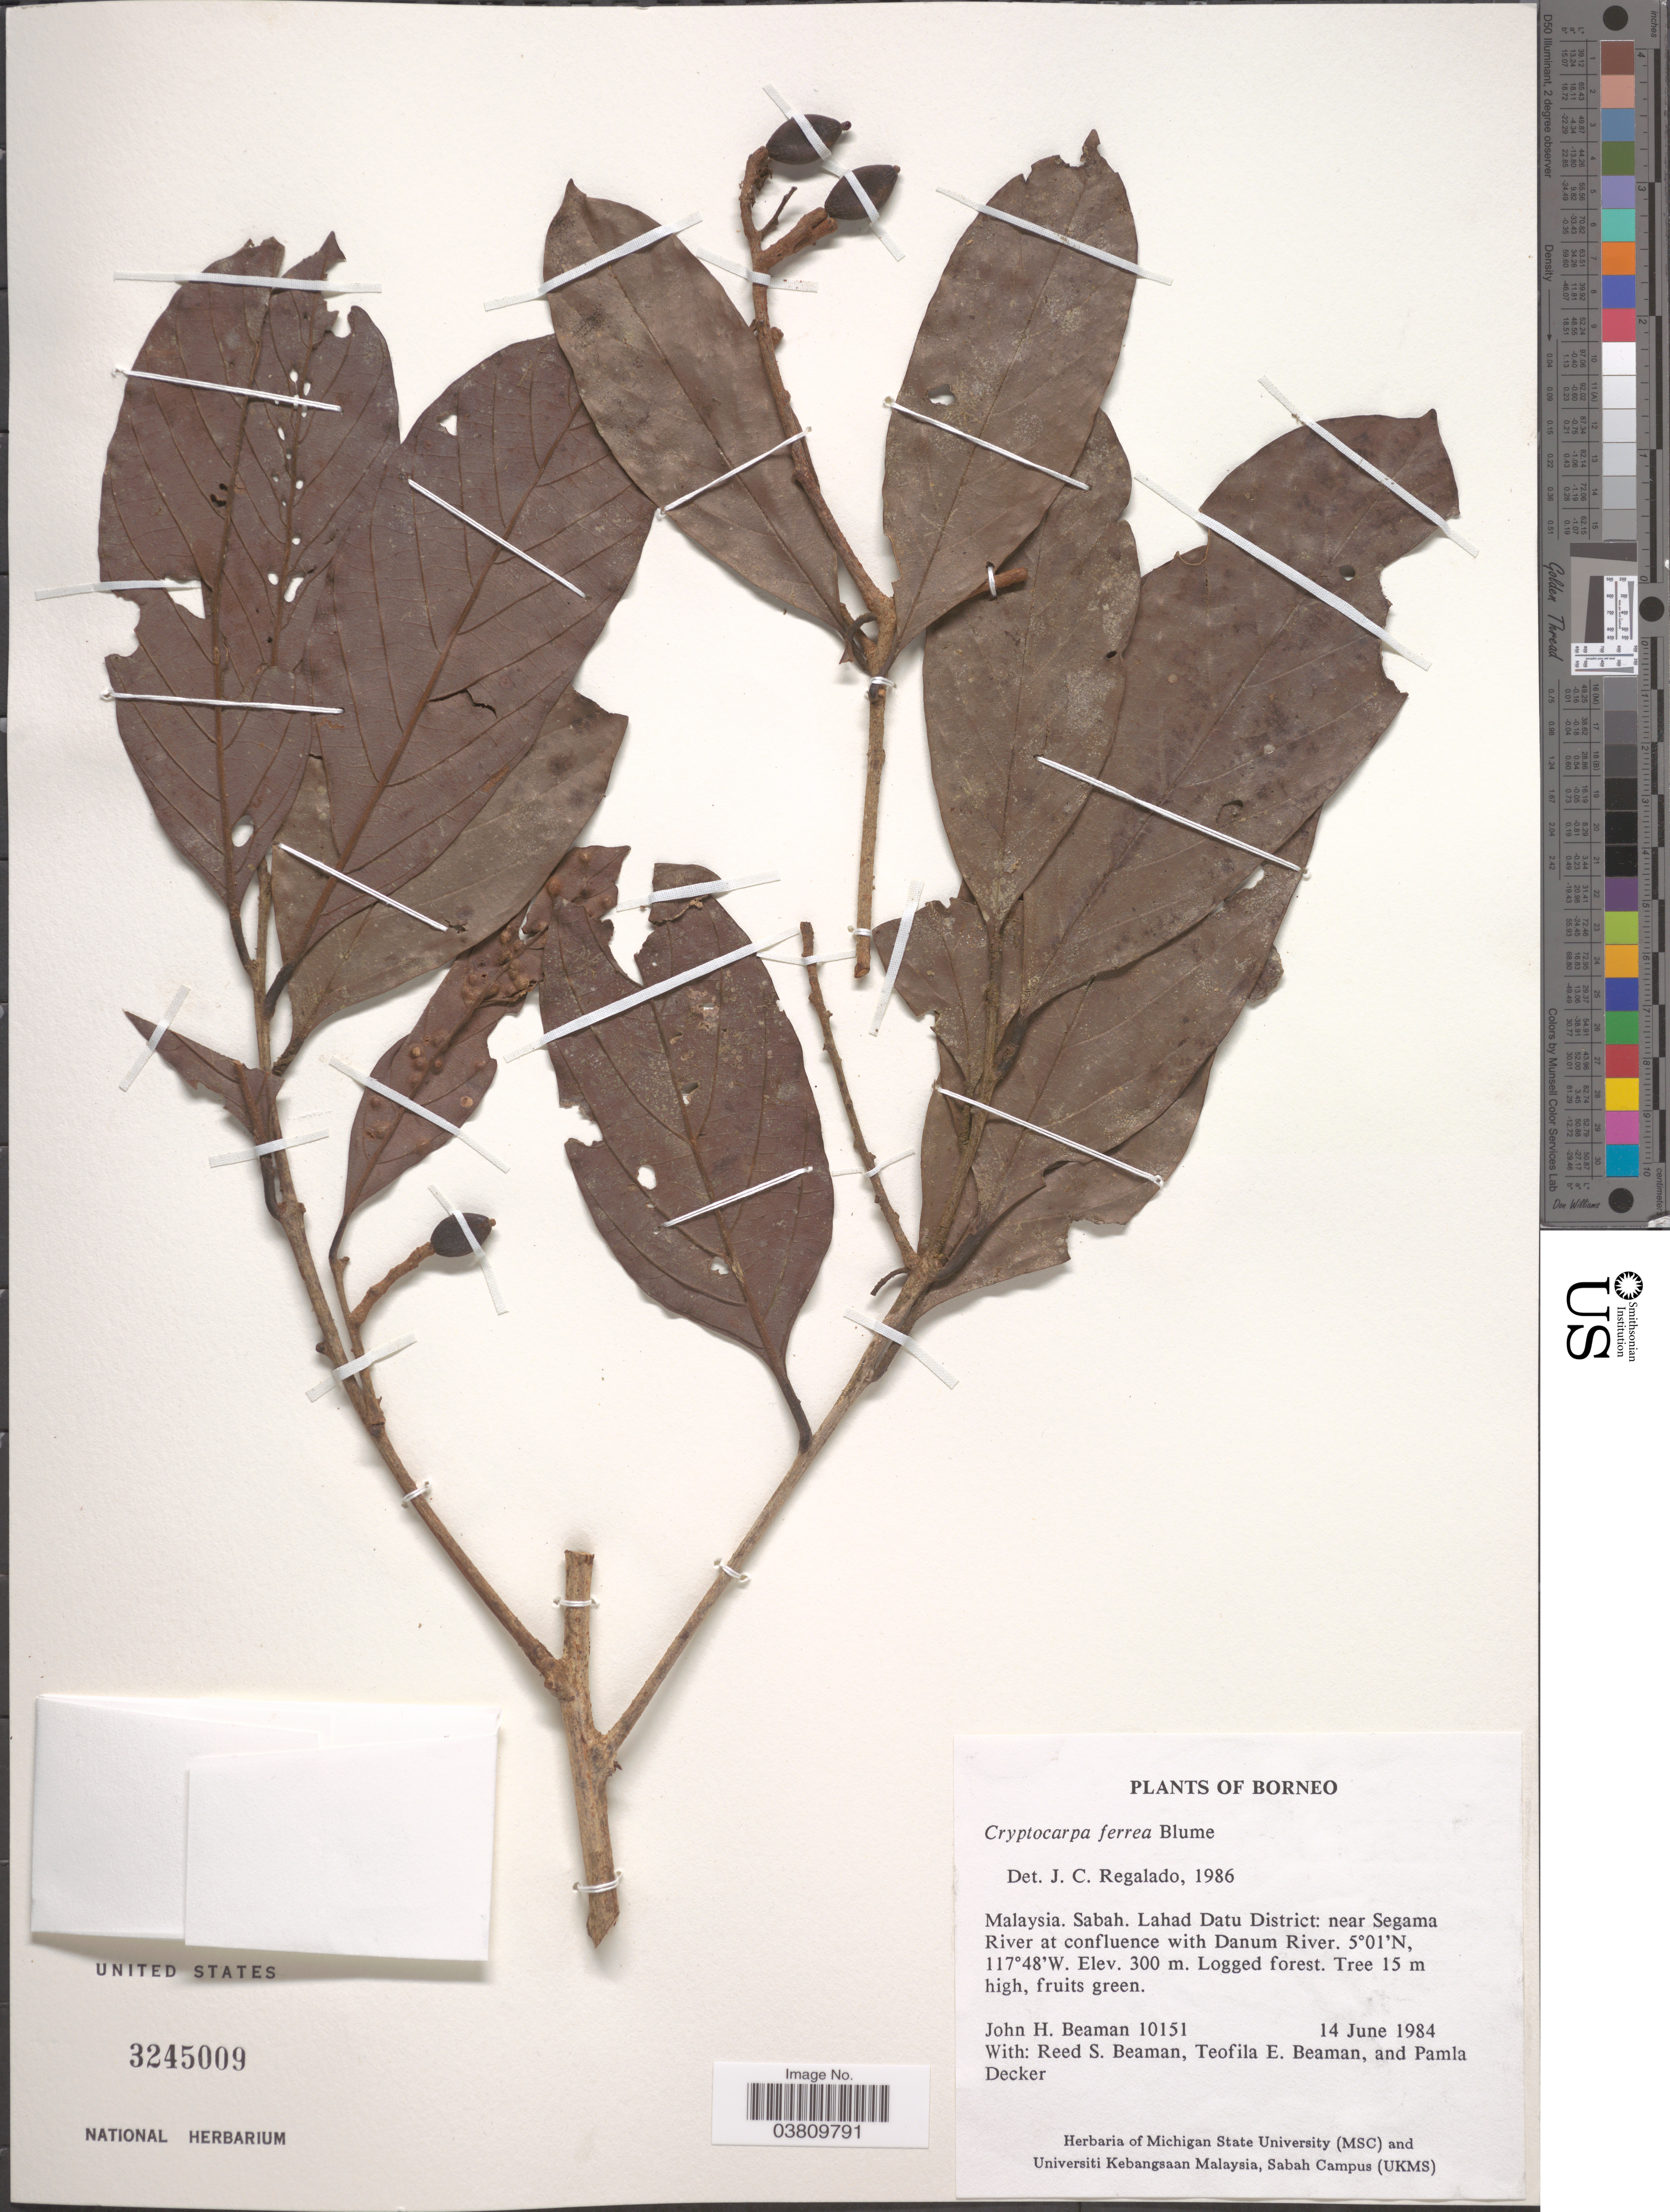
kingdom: Plantae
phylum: Tracheophyta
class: Magnoliopsida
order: Laurales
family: Lauraceae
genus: Cryptocarya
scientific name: Cryptocarya ferrea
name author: Blume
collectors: J. H. Beaman, R. S. Beaman, T. E. Beaman & P. Decker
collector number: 10151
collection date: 1984-06-14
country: Malaysia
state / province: Sabah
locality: Borneo. Lahad Datu District: near Segama River at confluence with Danum River.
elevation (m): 300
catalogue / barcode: US 3245009